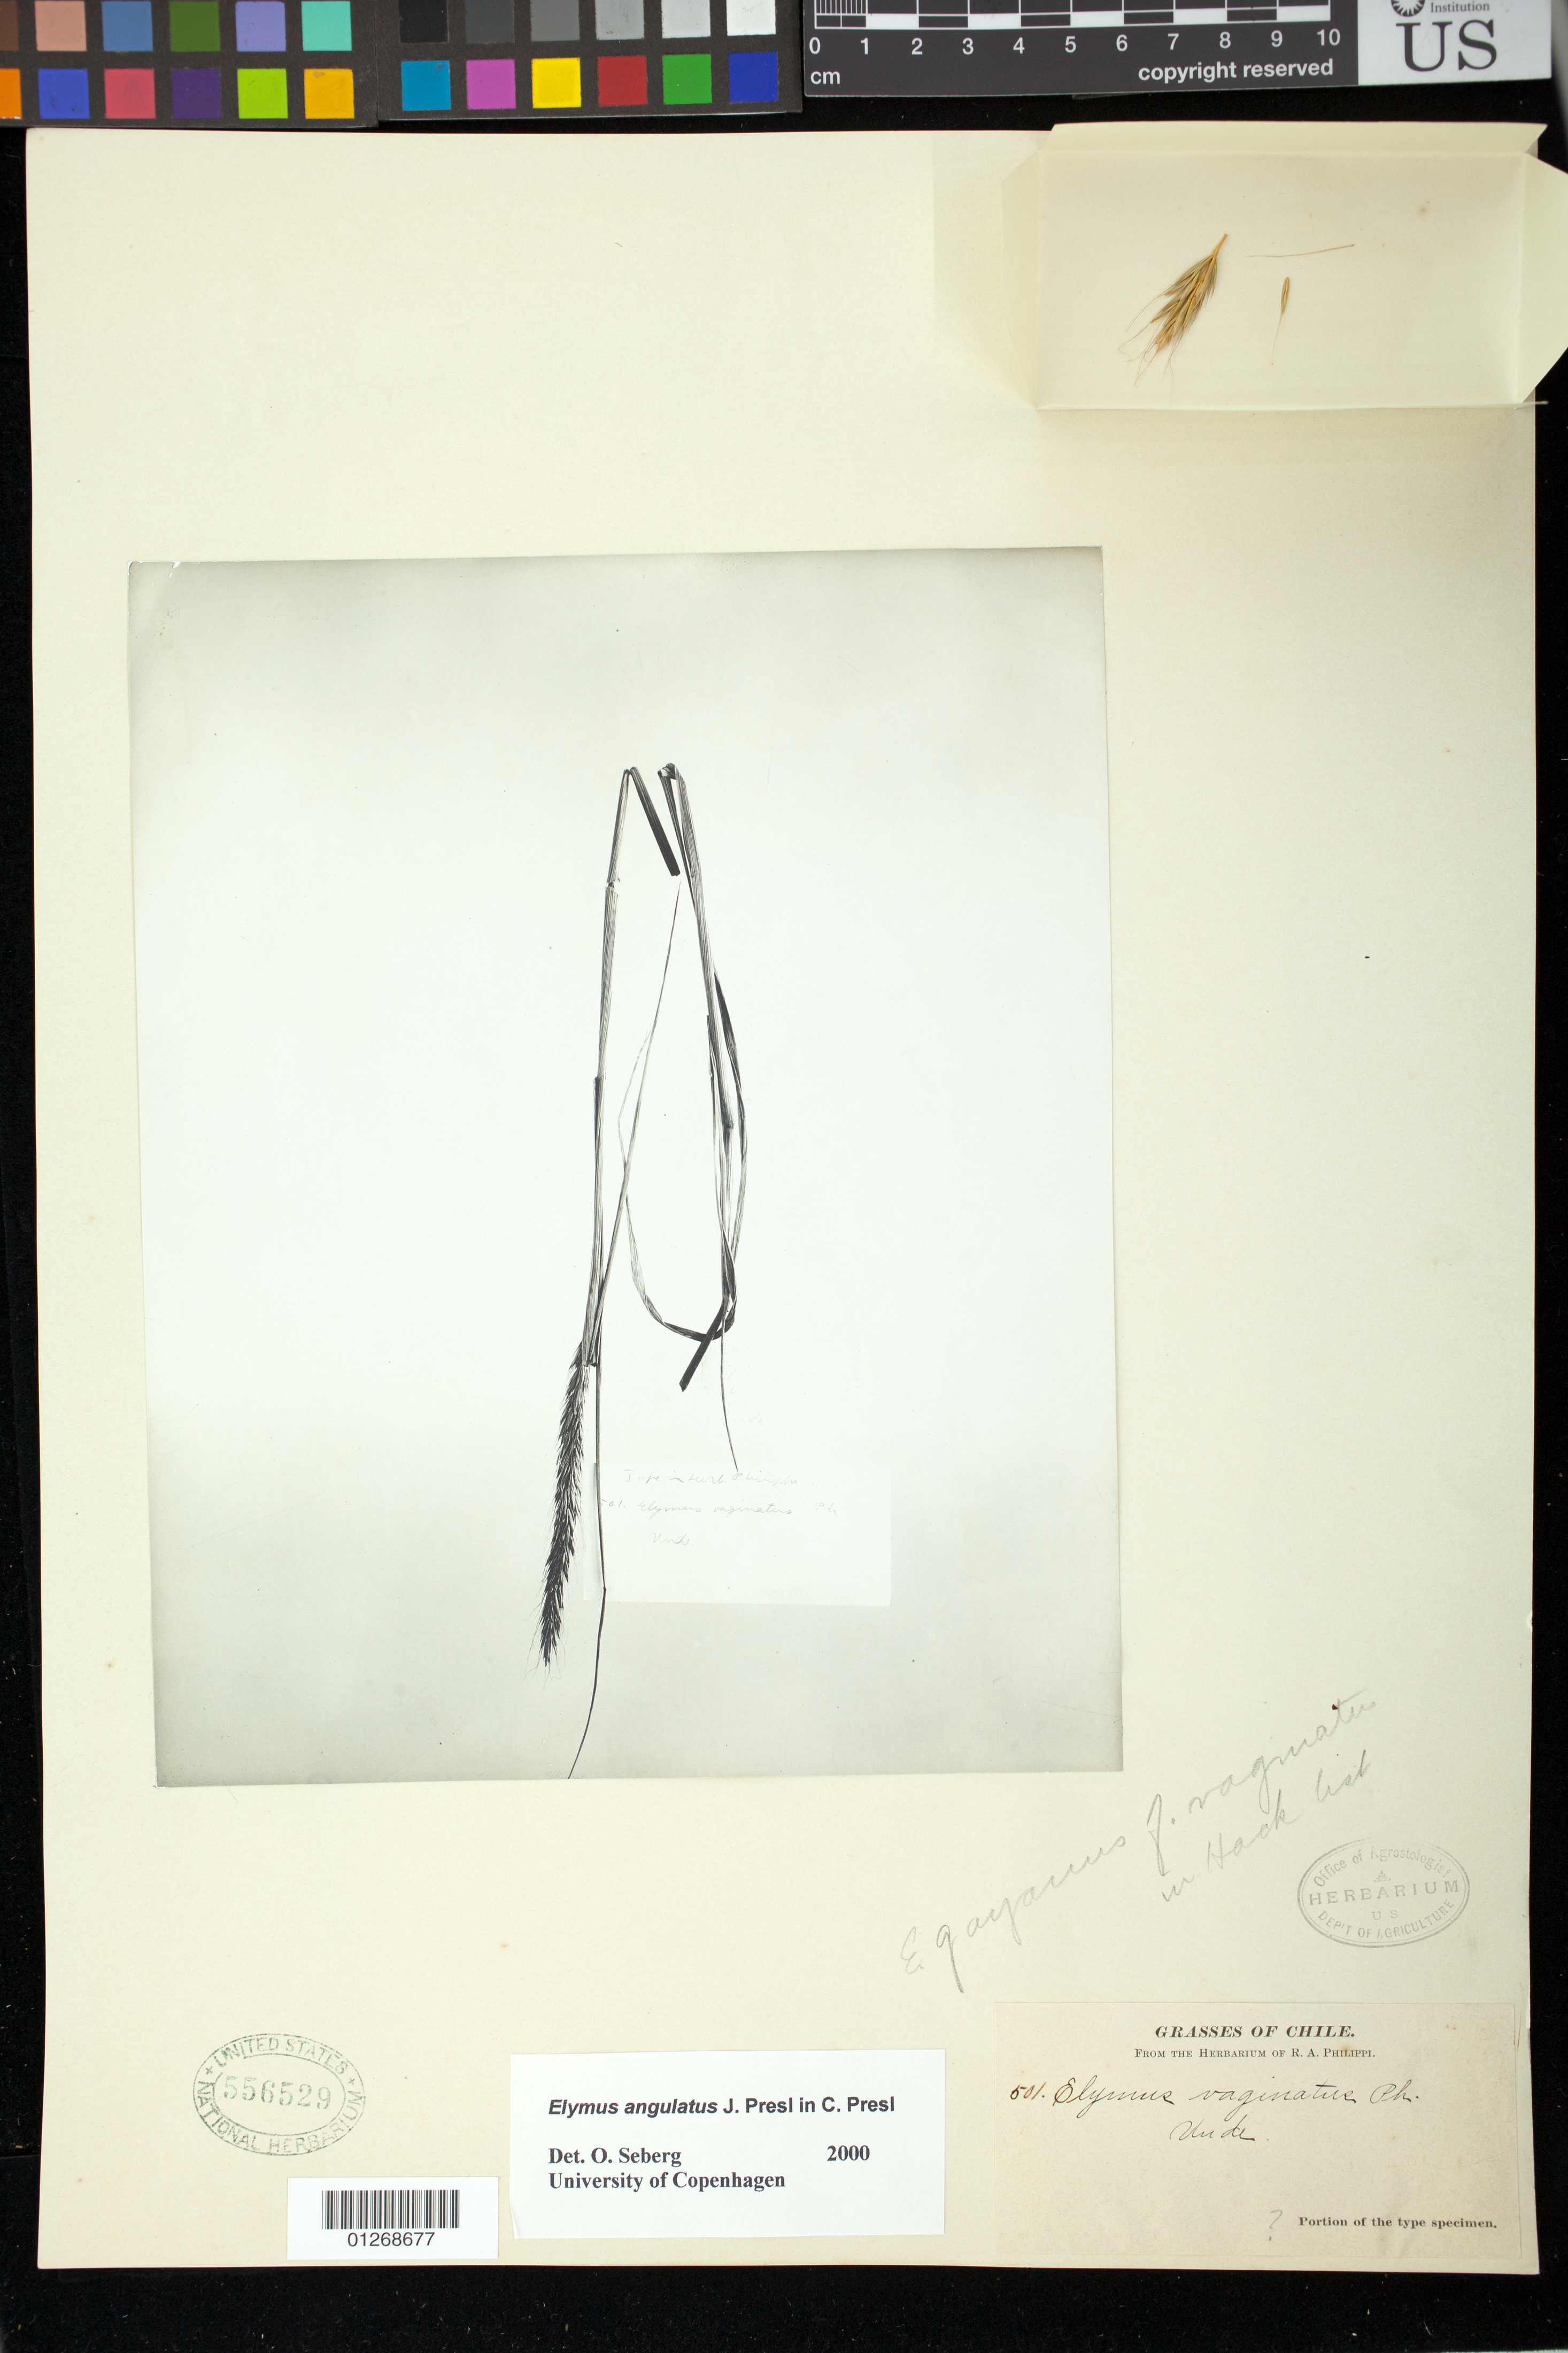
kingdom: Plantae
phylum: Tracheophyta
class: Liliopsida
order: Poales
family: Poaceae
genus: Elymus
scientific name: Elymus vaginatus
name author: Phil.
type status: Possible Type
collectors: ex. herb. R.A. Philippi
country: Chile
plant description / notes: Photograph and fragmentary material of type specimen ex herb. Philippi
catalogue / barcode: US 556529